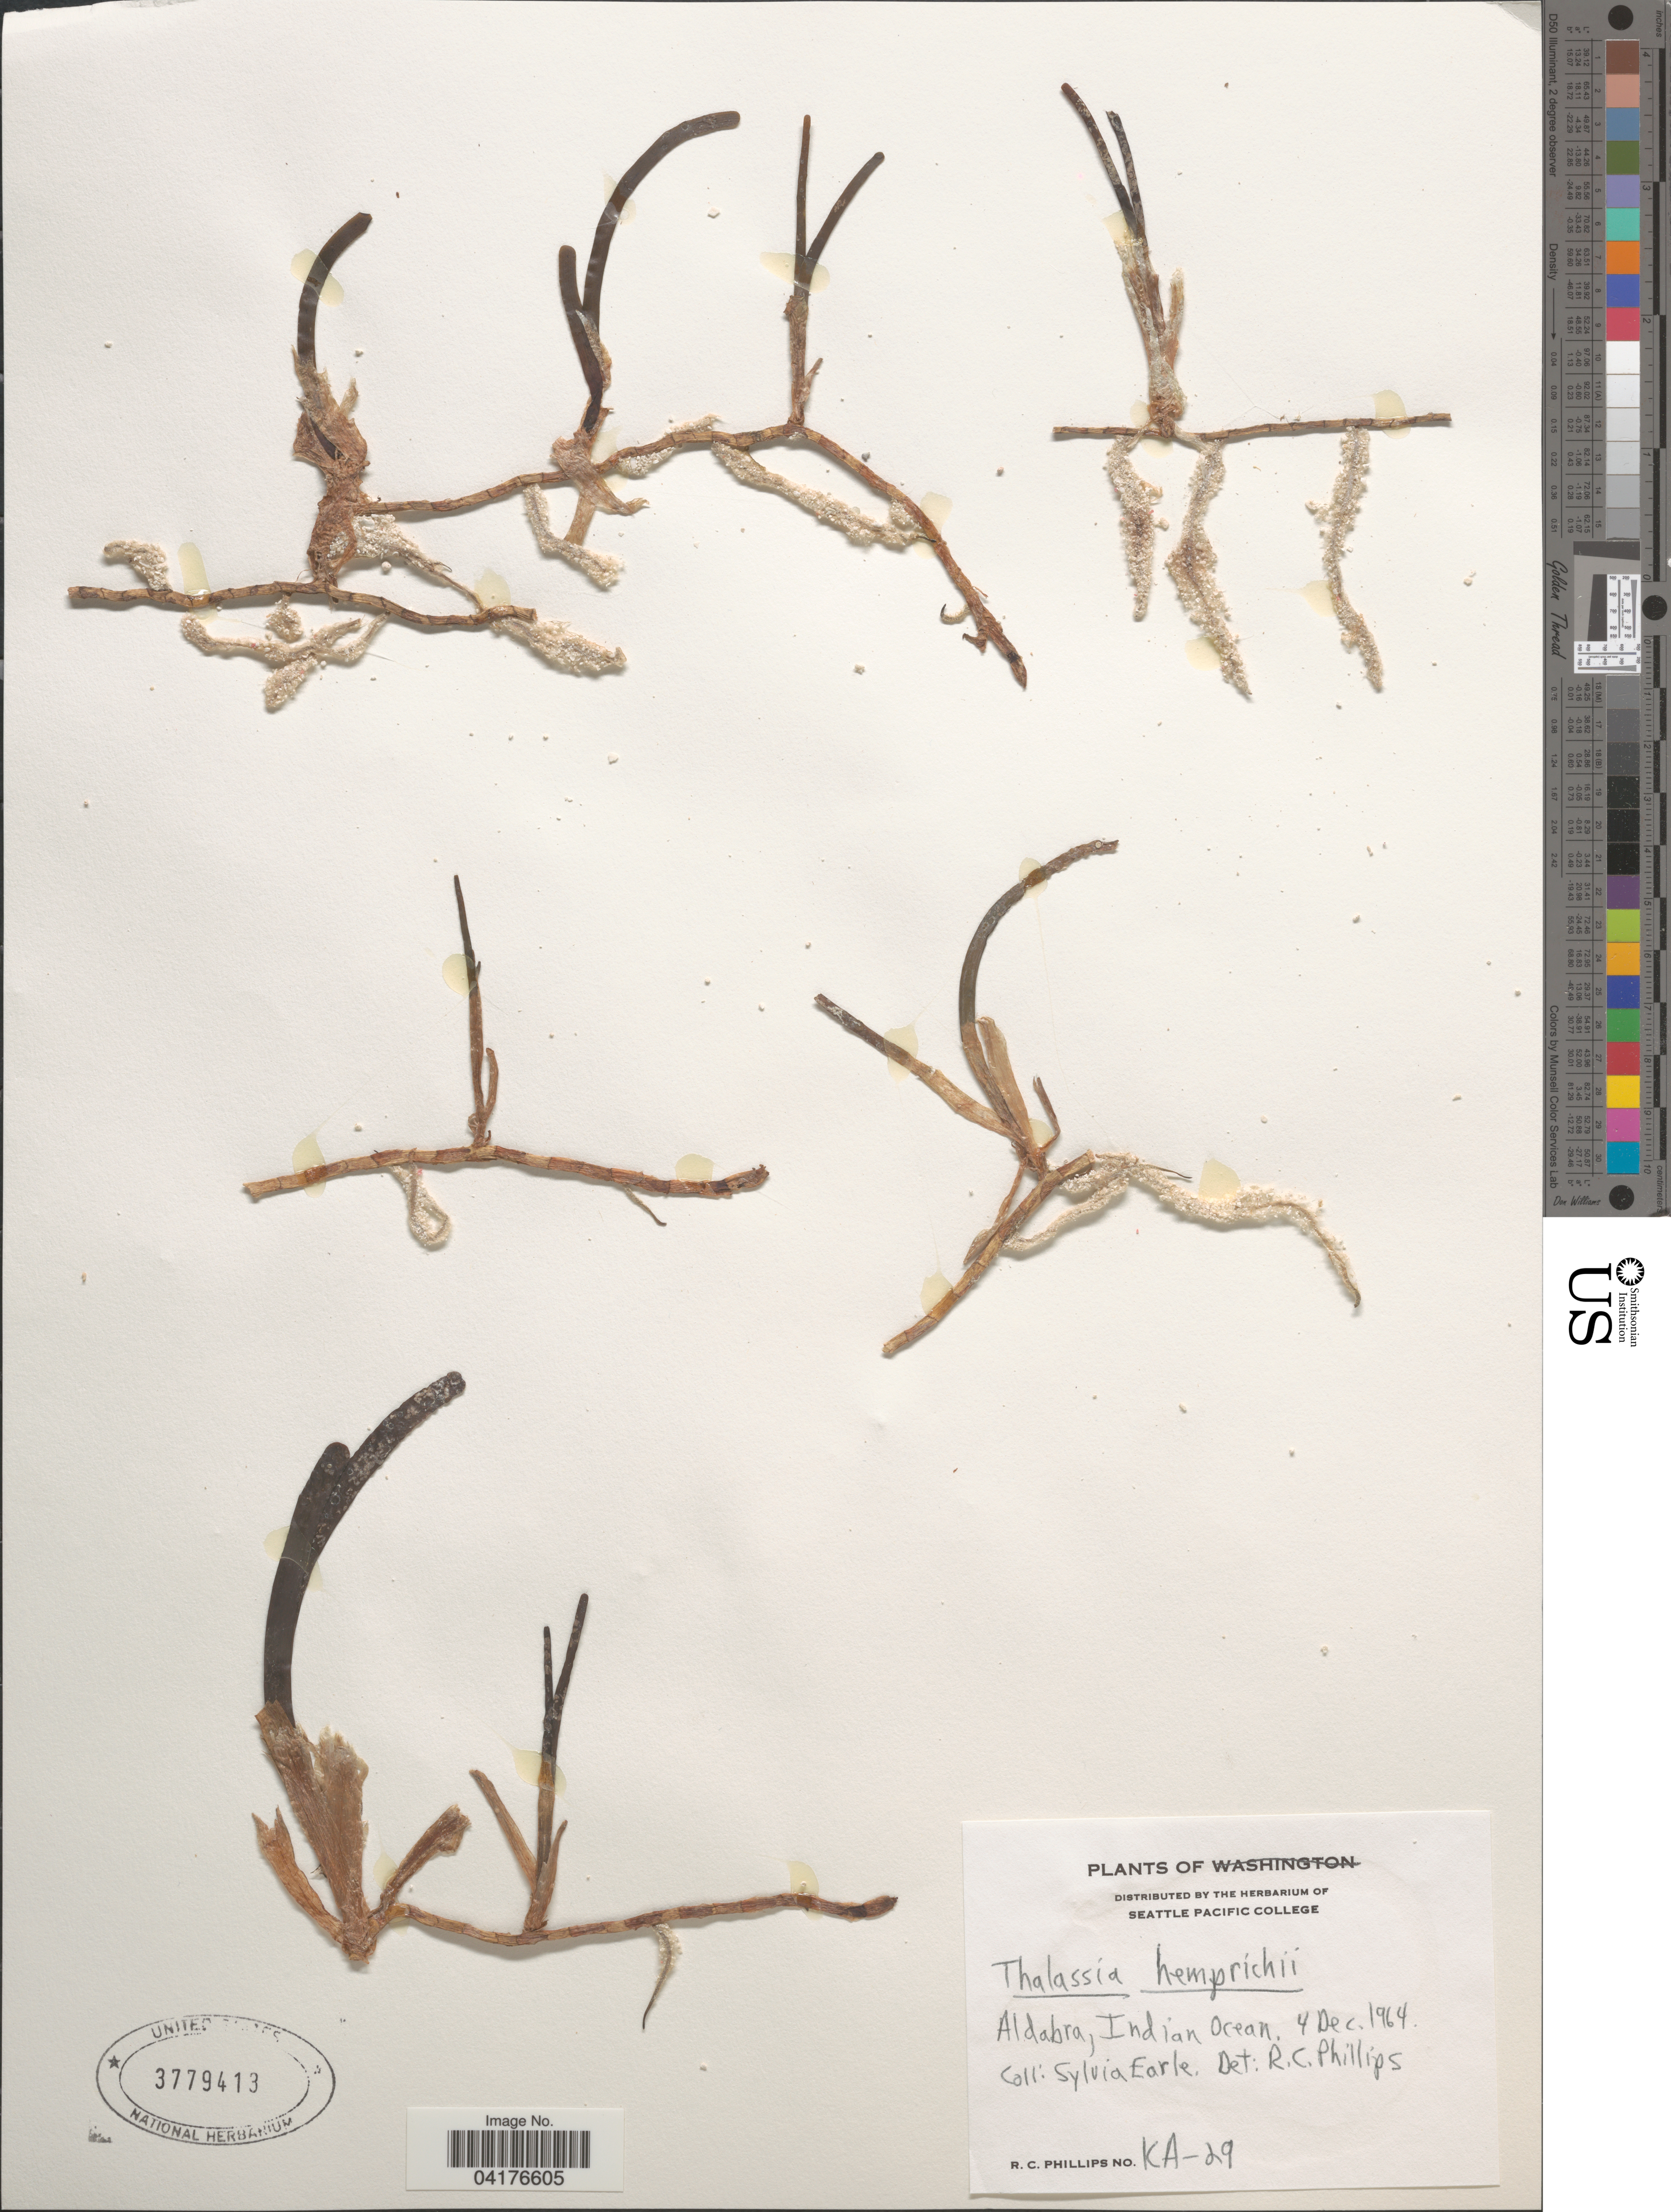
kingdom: Plantae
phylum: Tracheophyta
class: Liliopsida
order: Alismatales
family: Hydrocharitaceae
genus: Thalassia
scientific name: Thalassia hemprichii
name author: Asch.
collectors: S. A. Earle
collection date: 1964-12-04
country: Seychelles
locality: Aldabra, Indian Ocean.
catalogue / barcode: US 3779413